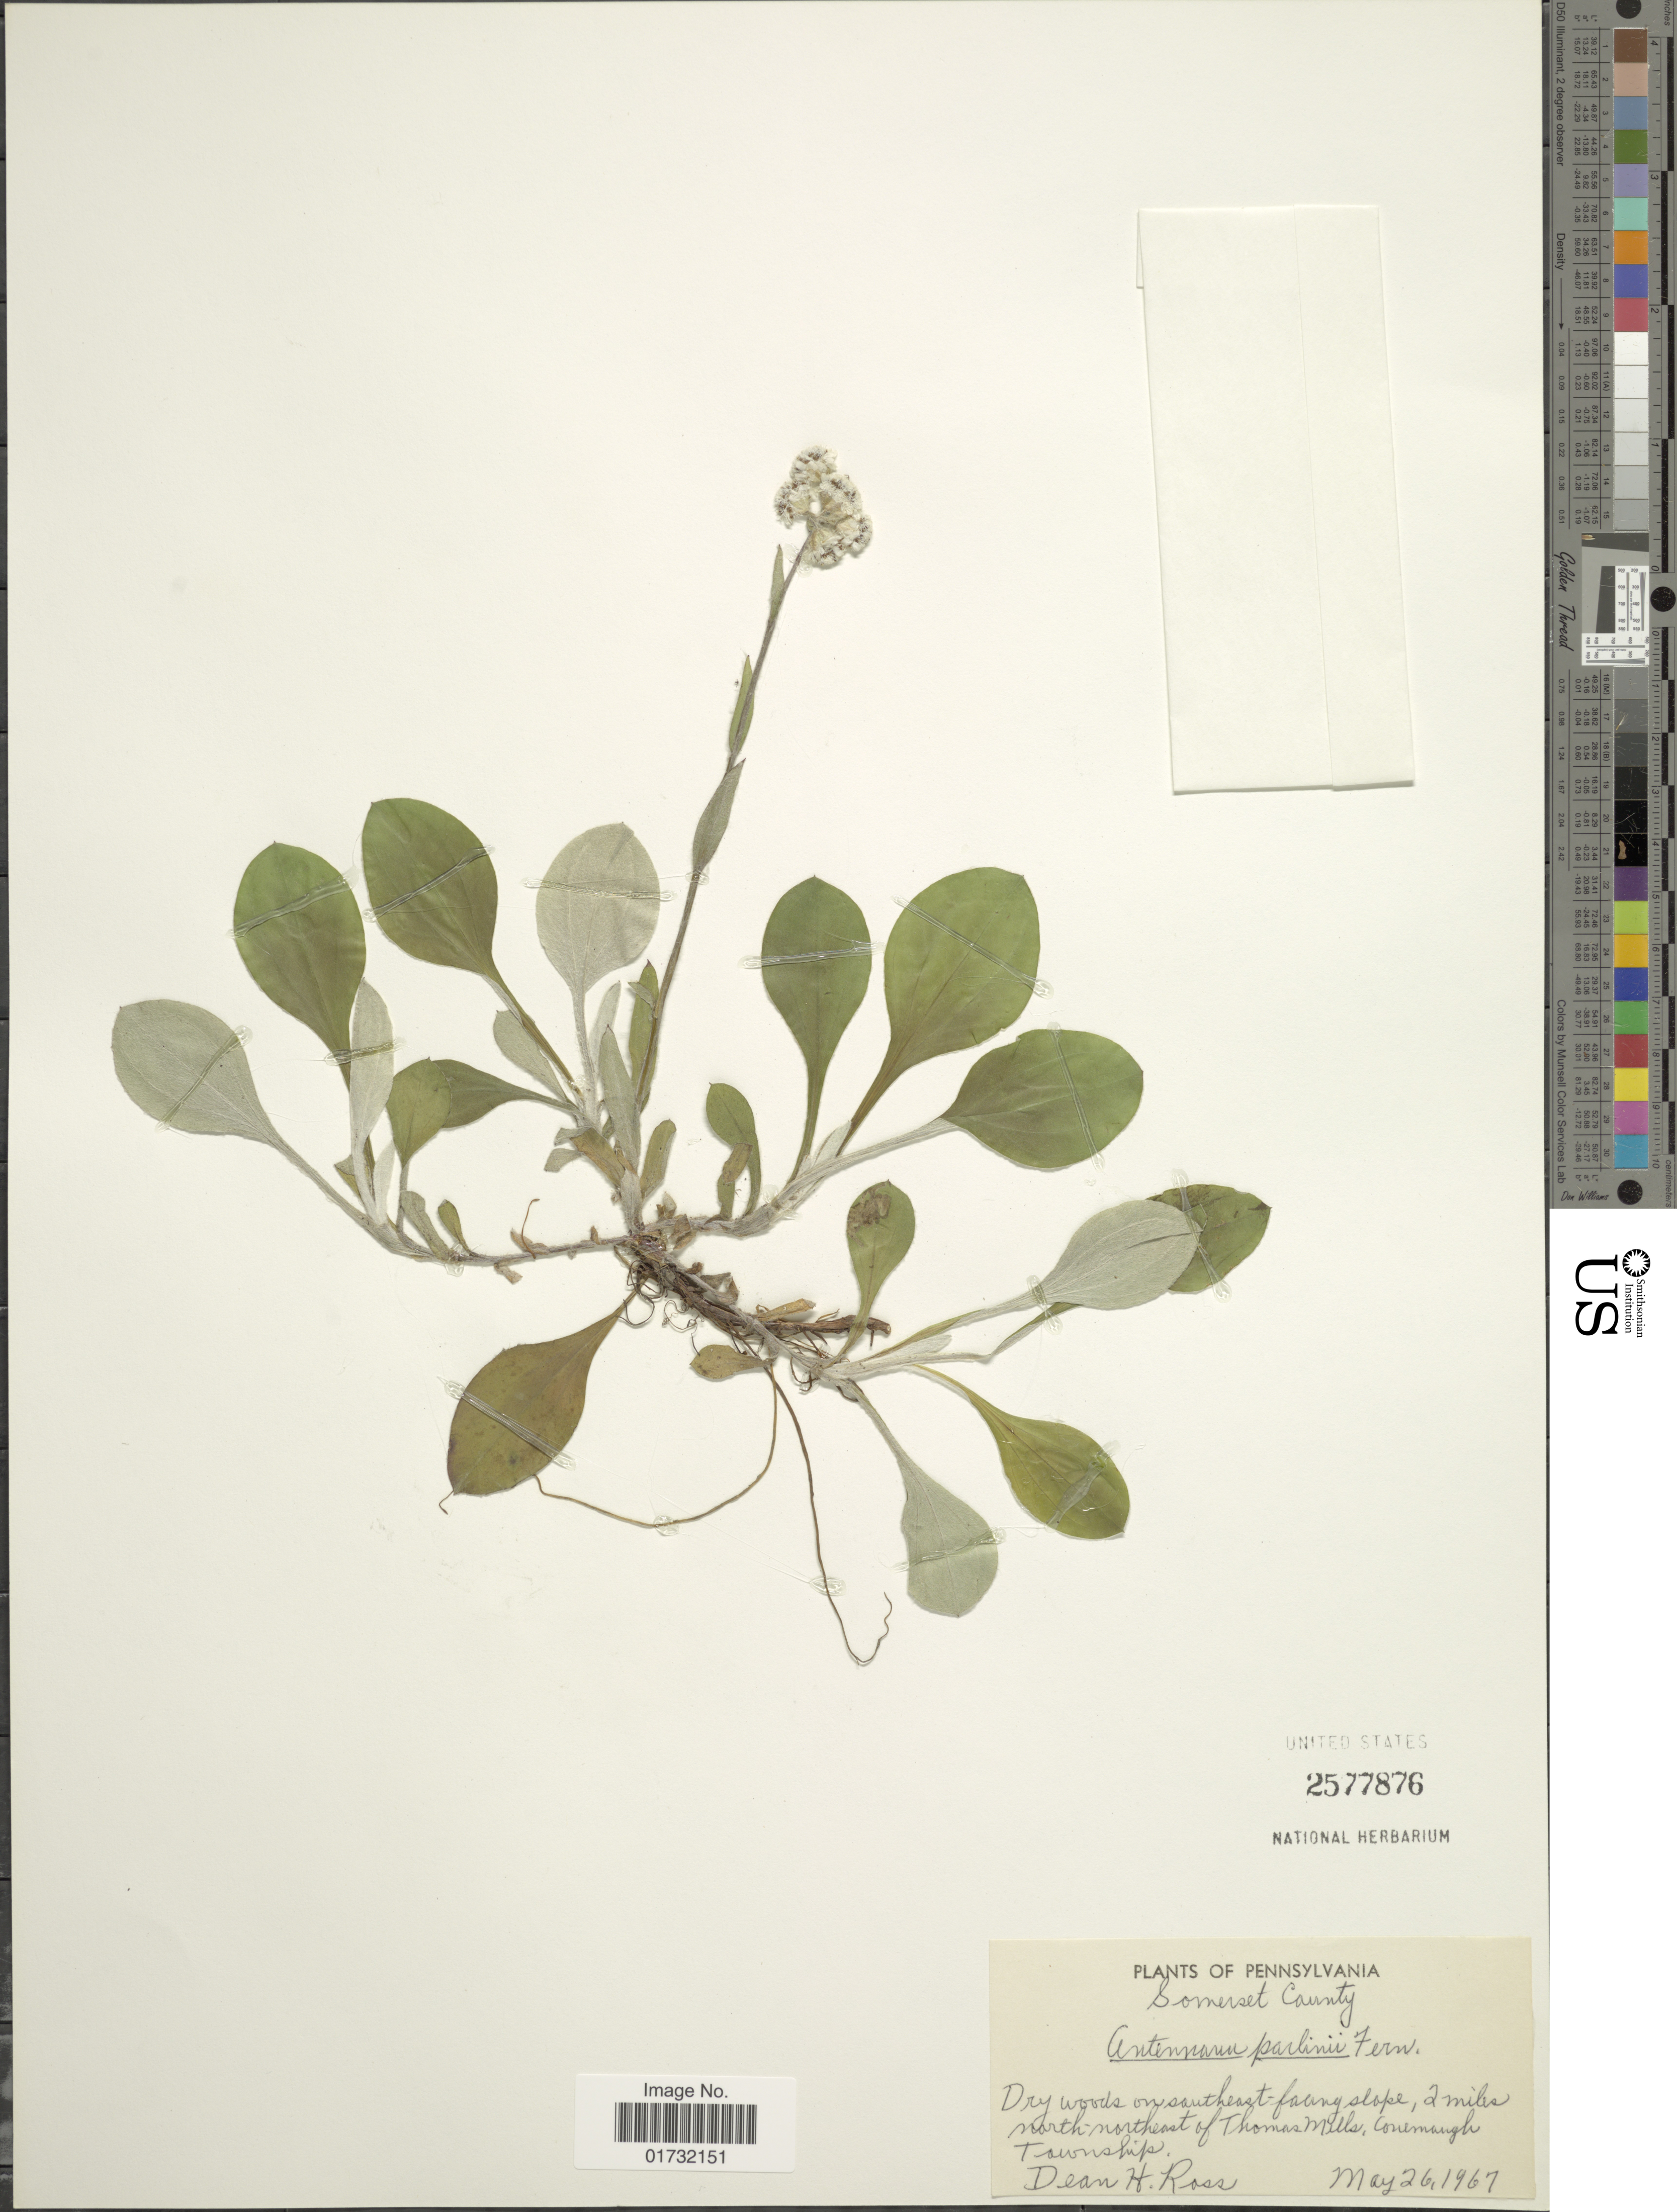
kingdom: Plantae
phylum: Tracheophyta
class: Magnoliopsida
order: Asterales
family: Asteraceae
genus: Antennaria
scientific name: Antennaria parlinii subsp. fallax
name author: (Greene) R.J. Bayer & Stebbins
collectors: D. Ross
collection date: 1967-05-26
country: United States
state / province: Pennsylvania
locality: Somerset County. 2 miles north-northeast of Thomas Mills, Conemaugh Township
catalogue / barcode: US 2577876